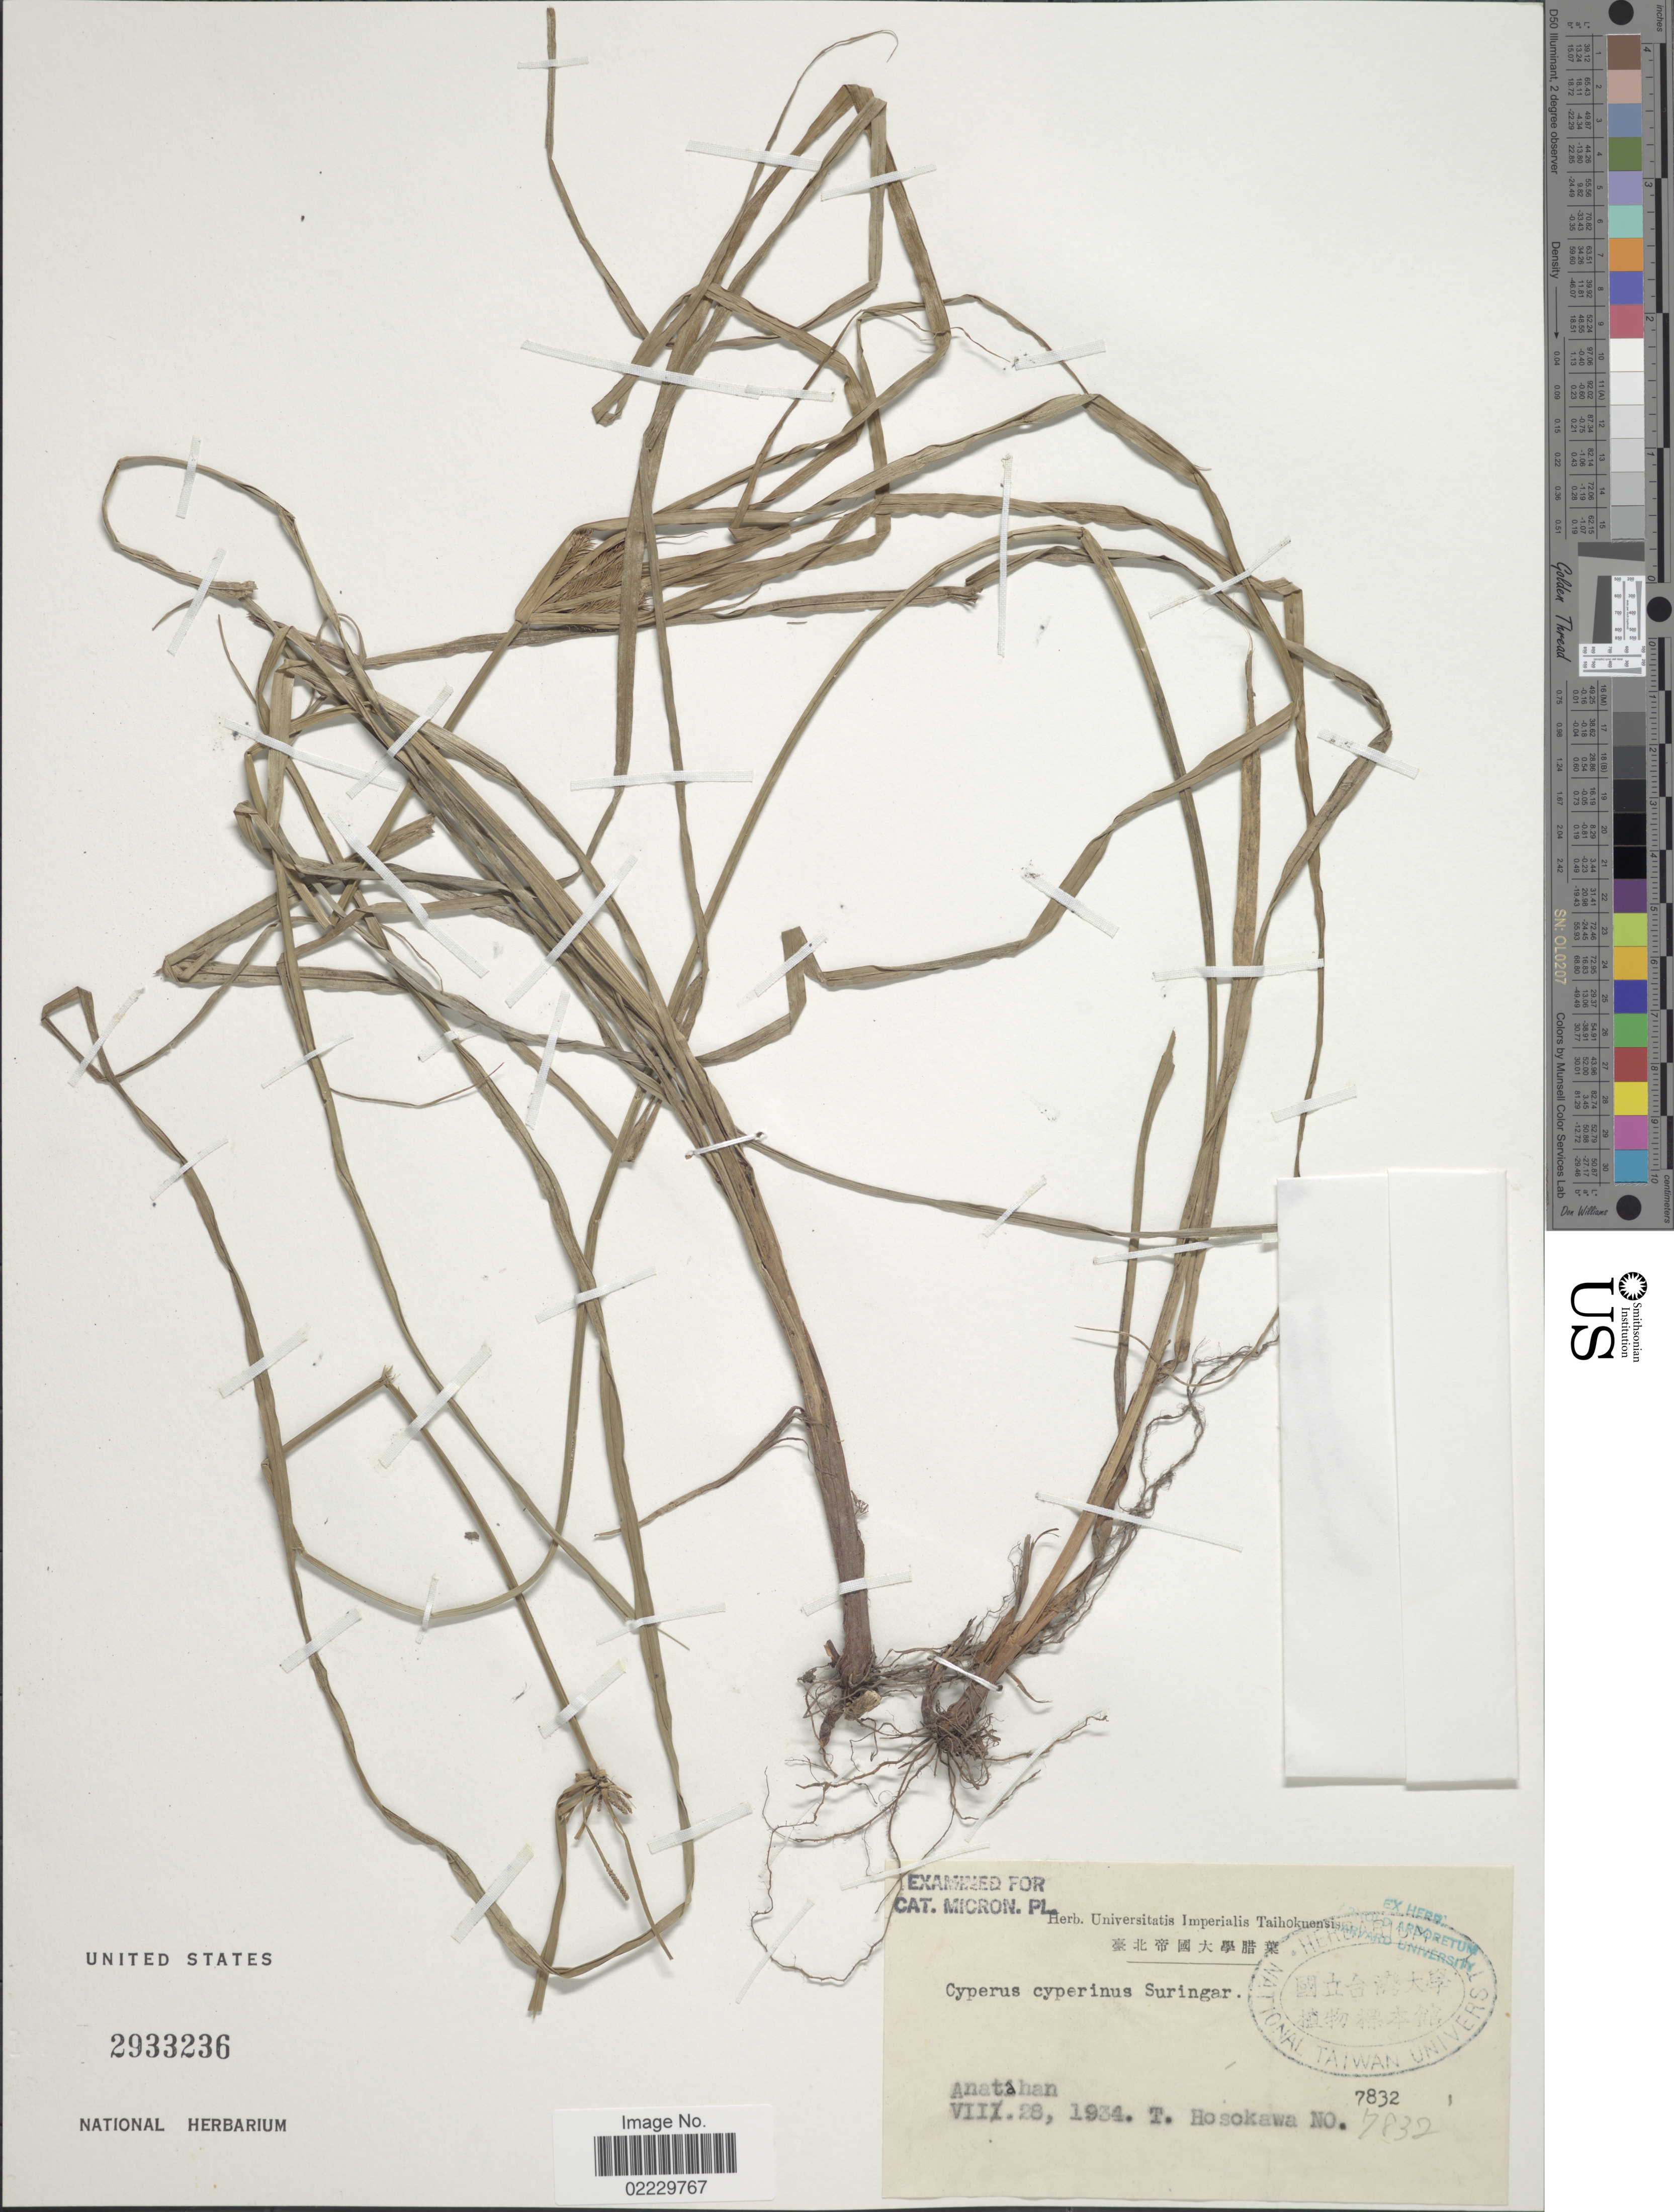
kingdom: Plantae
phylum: Tracheophyta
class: Liliopsida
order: Poales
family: Cyperaceae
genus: Cyperus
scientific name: Cyperus cyperinus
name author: (Retz.) Valck. Sur.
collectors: T. Hosokawa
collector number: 7832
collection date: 1934-07-28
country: Northern Mariana Islands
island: Anatahan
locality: Anatahan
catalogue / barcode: US 2933236